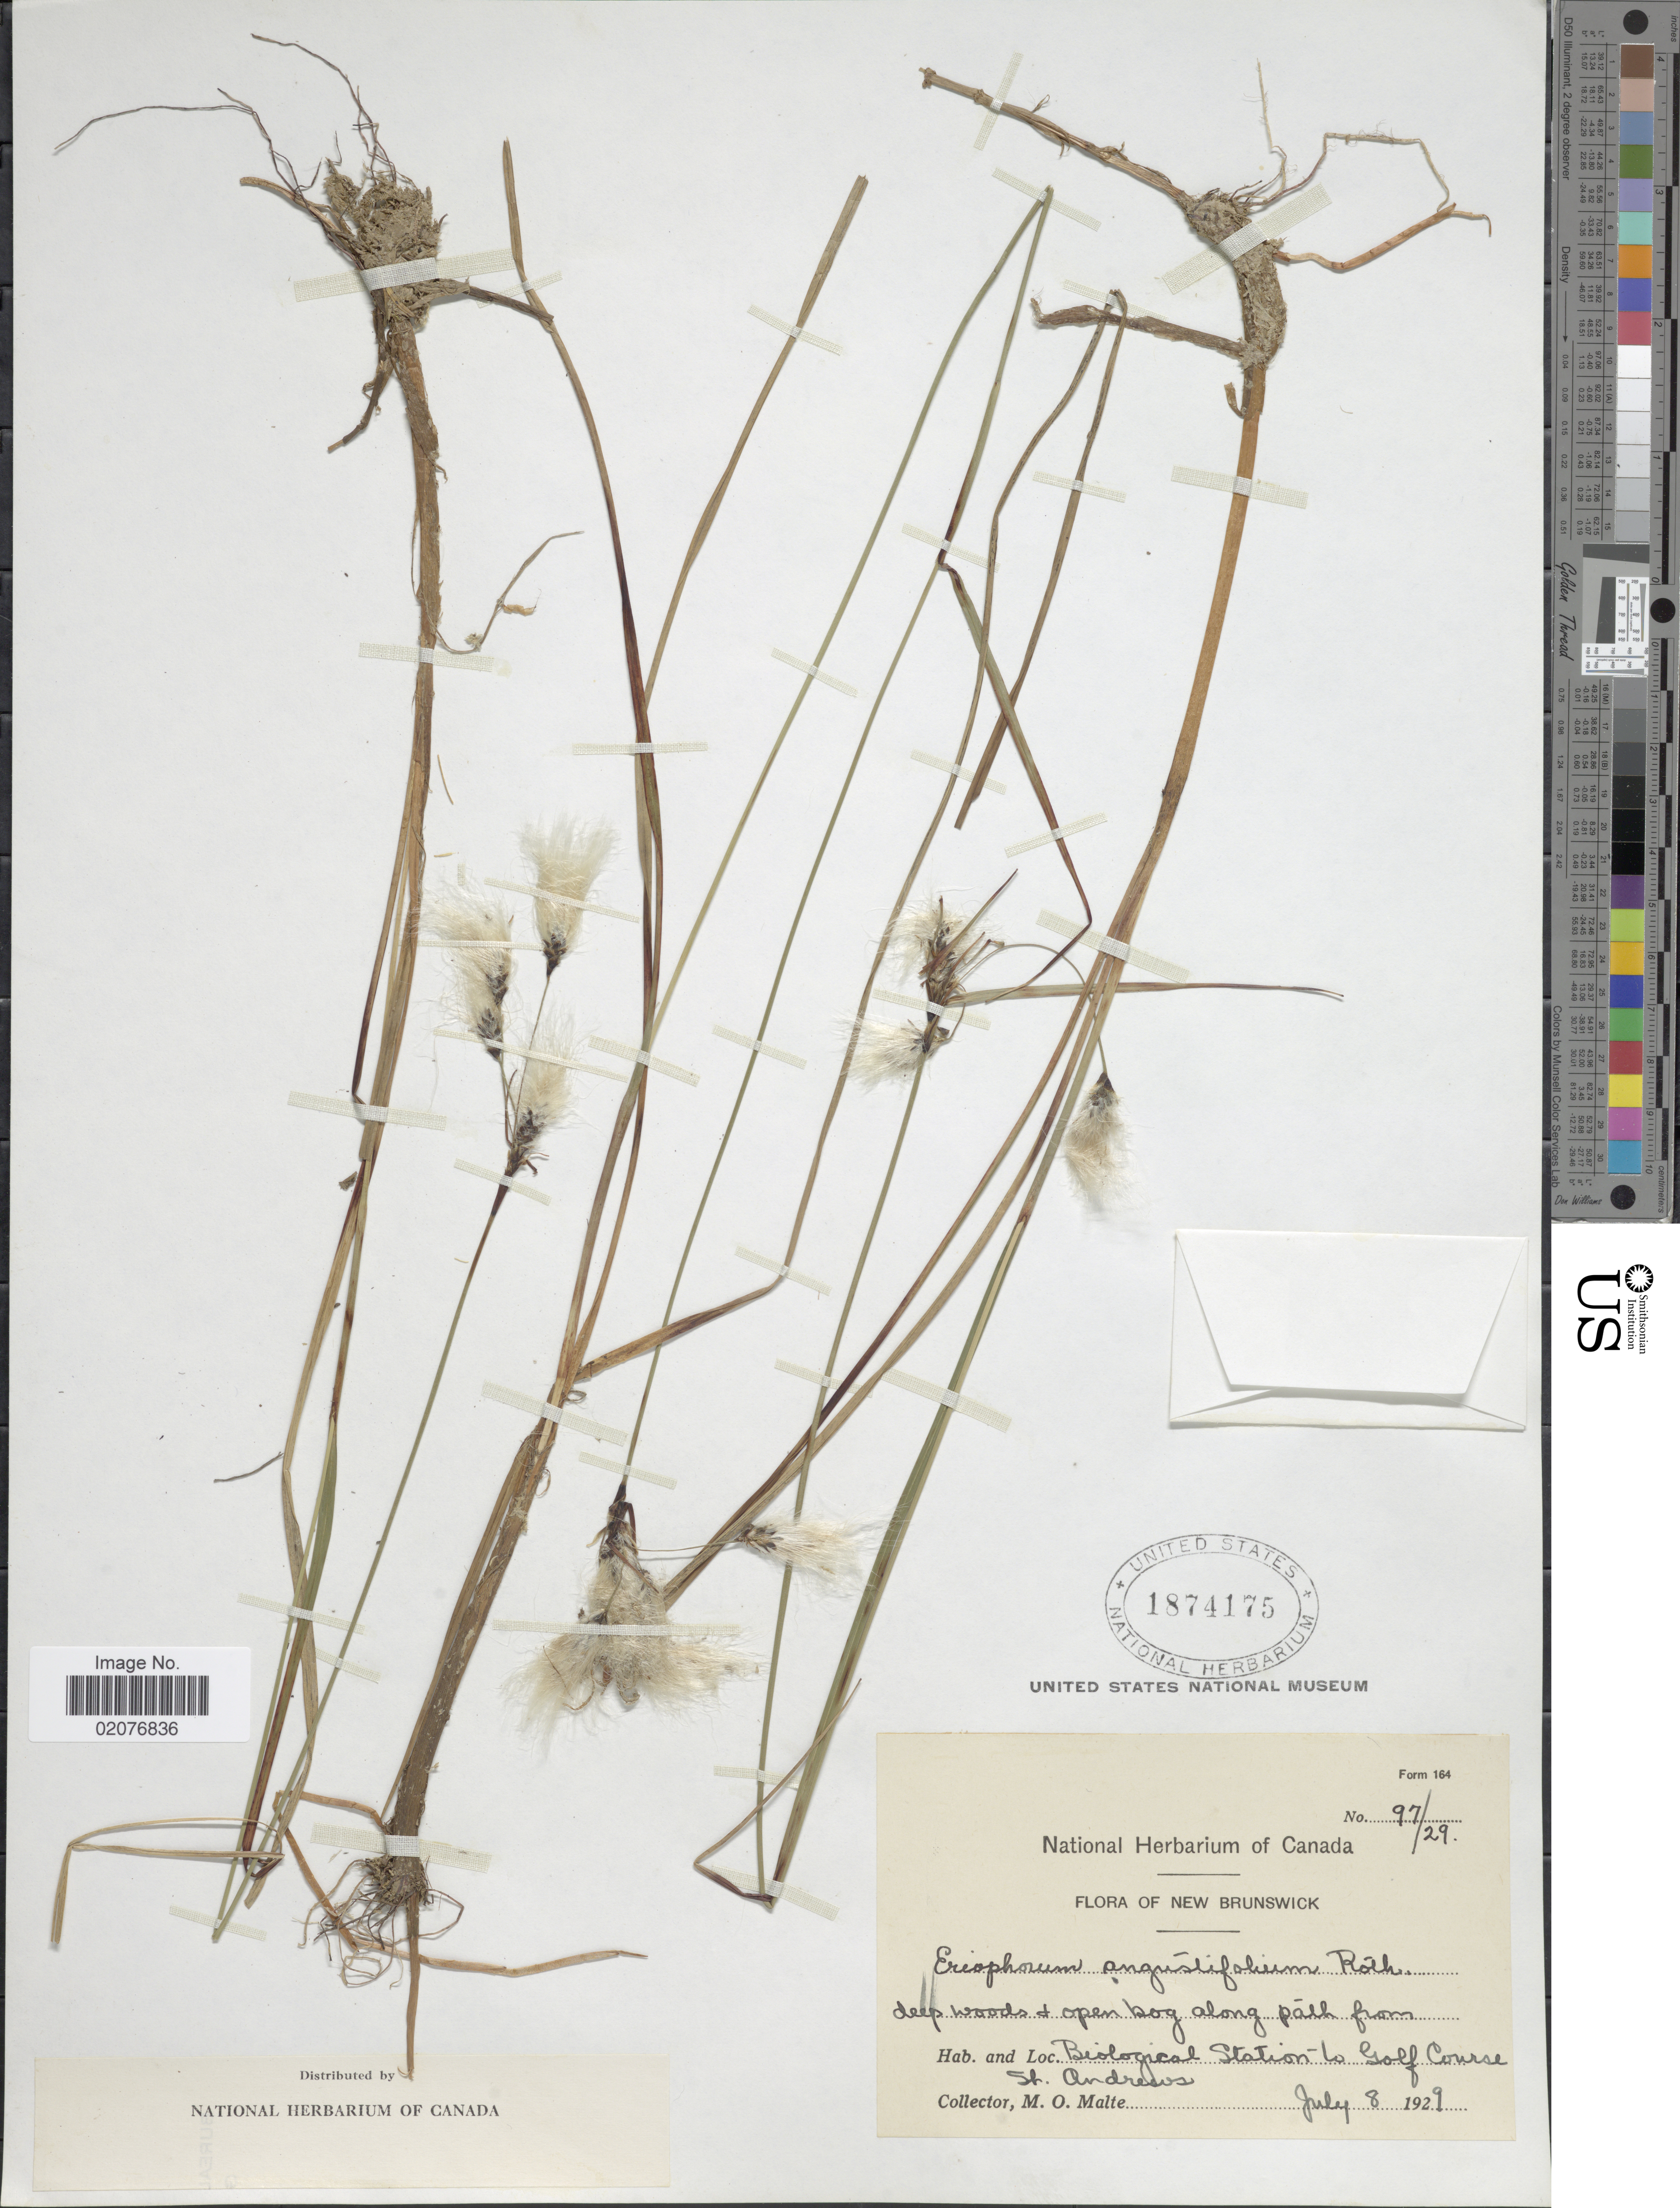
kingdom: Plantae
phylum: Tracheophyta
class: Liliopsida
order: Poales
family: Cyperaceae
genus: Eriophorum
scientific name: Eriophorum angustifolium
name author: Honck.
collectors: M. O. Malte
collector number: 97/29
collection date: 1929-07-08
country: Canada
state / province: New Brunswick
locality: Deep woods + open bog along path from Biological Station to Golf Course St Andrews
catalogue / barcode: US 1874175